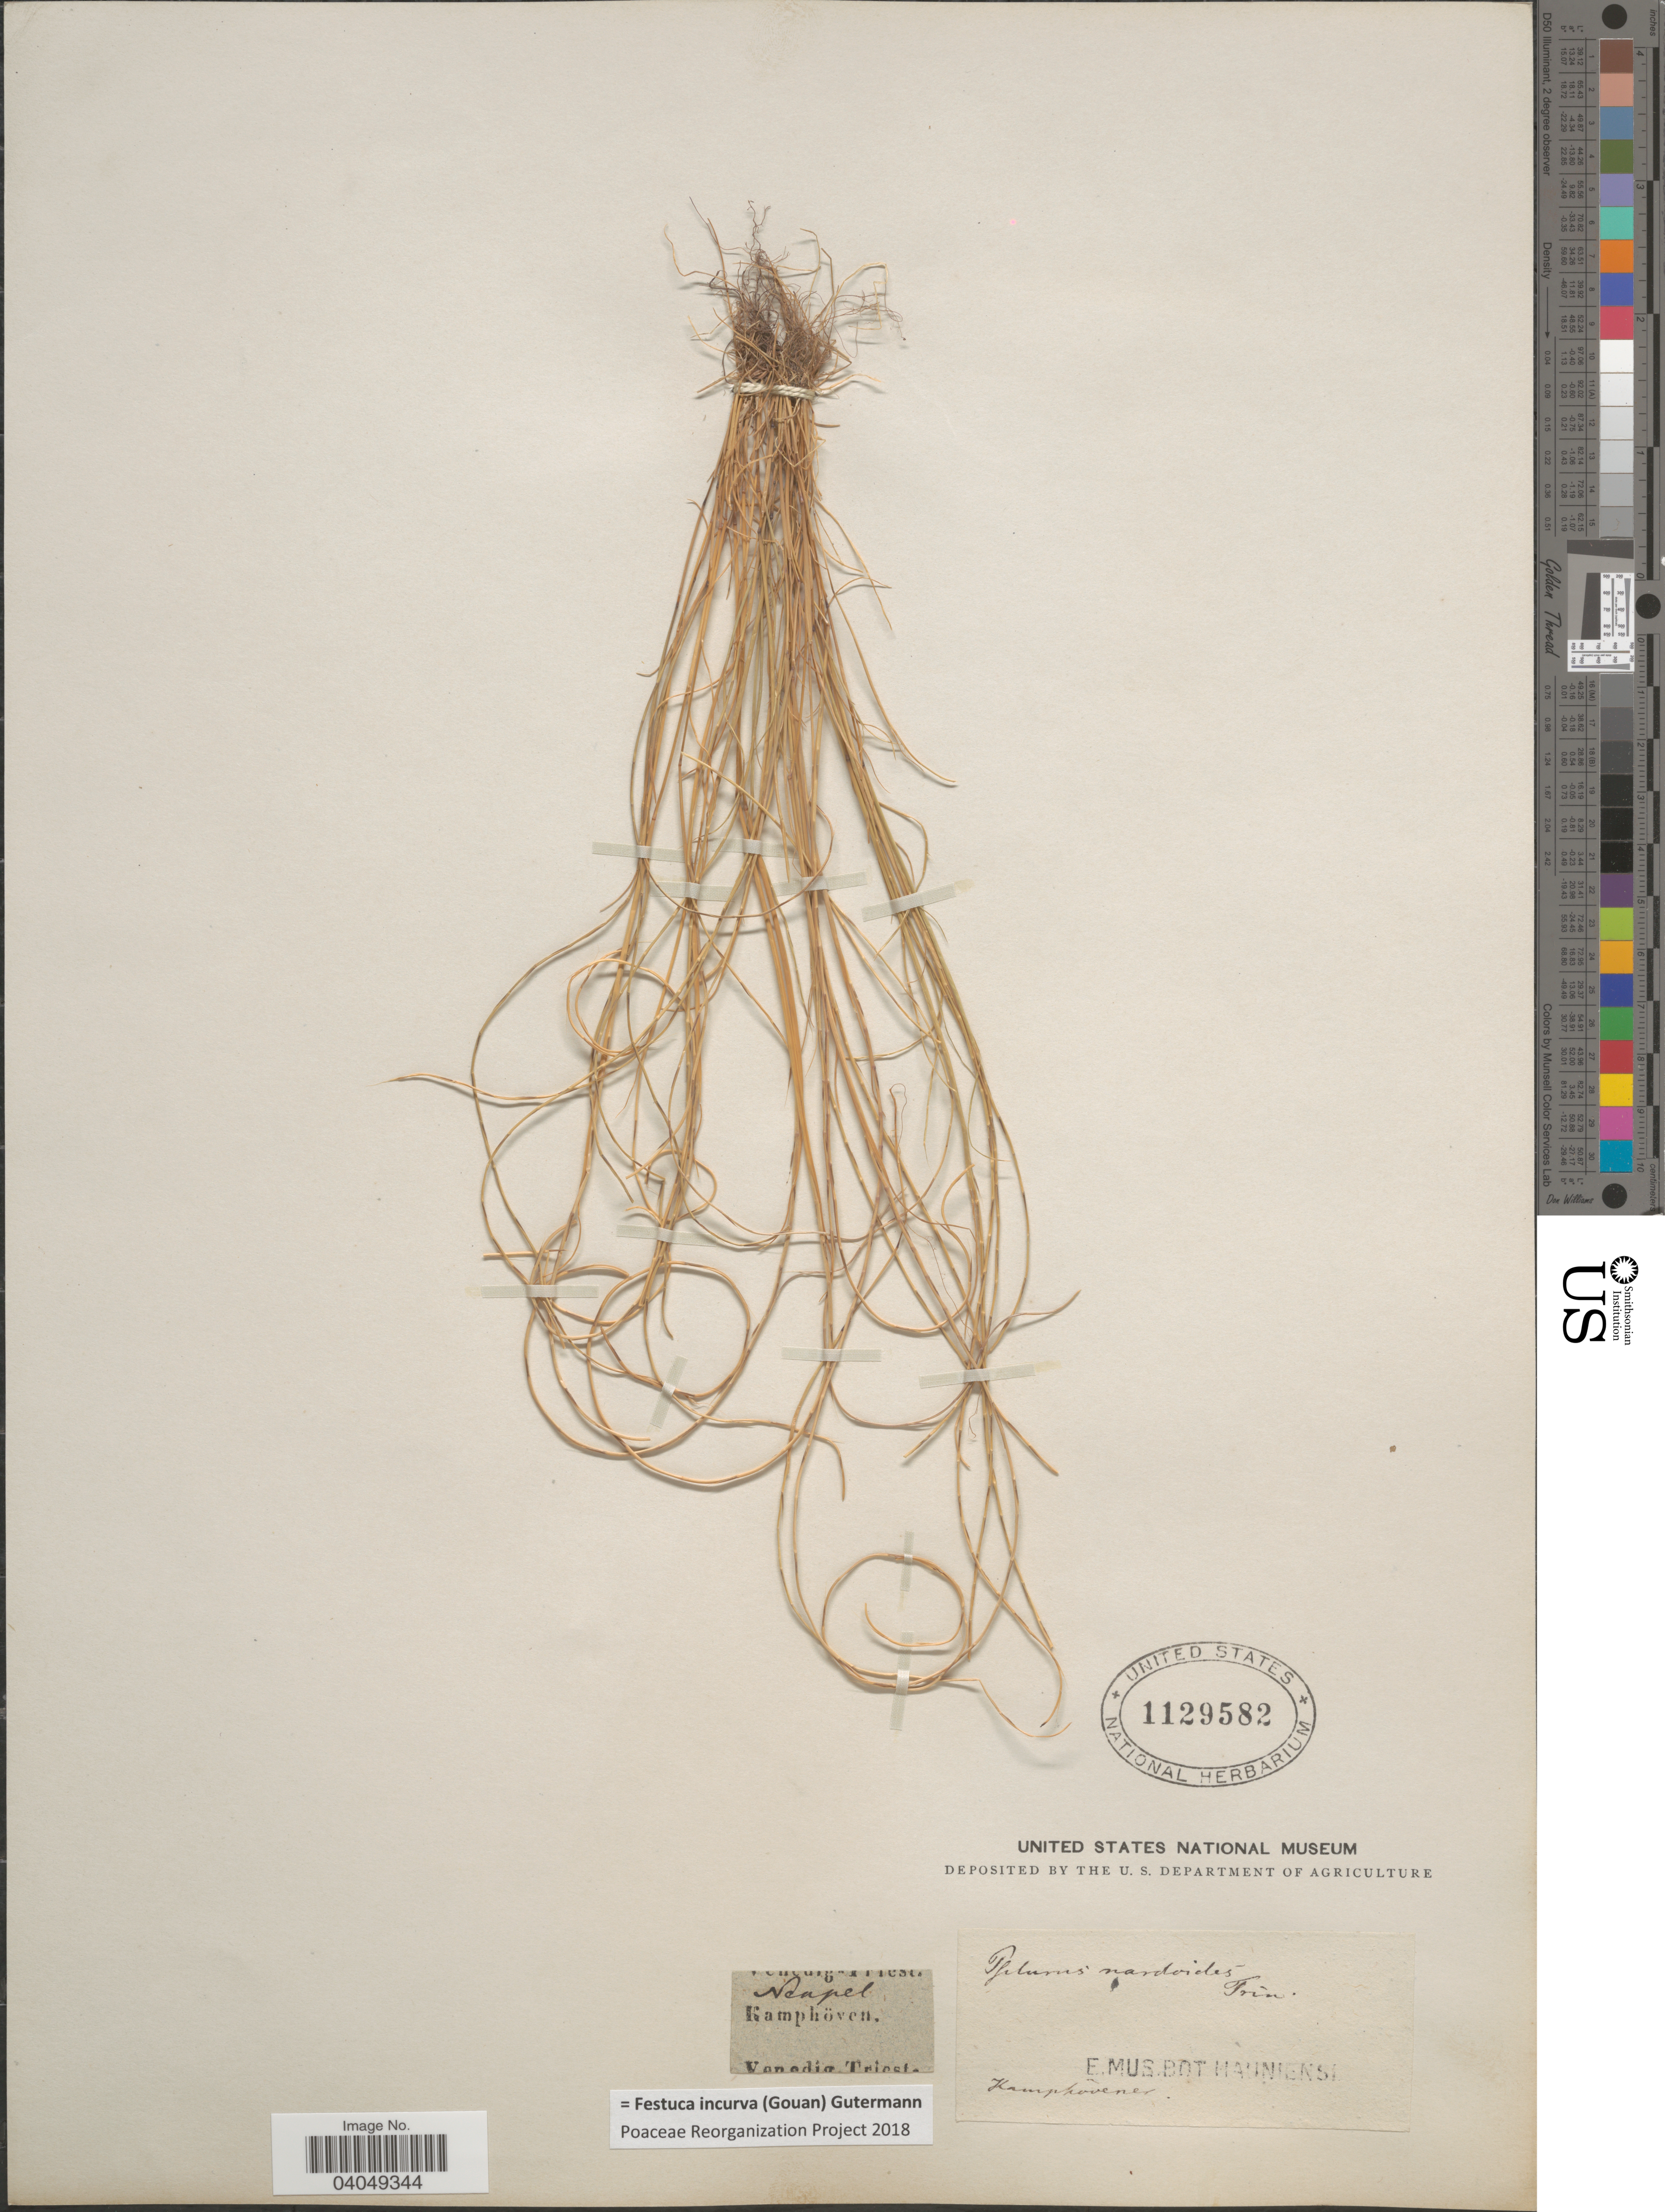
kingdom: Plantae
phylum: Tracheophyta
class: Liliopsida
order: Poales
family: Poaceae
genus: Festuca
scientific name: Festuca incurva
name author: (Gouan) Gutermann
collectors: Kamphöven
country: Italy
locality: Neapel.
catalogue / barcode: US 1129582